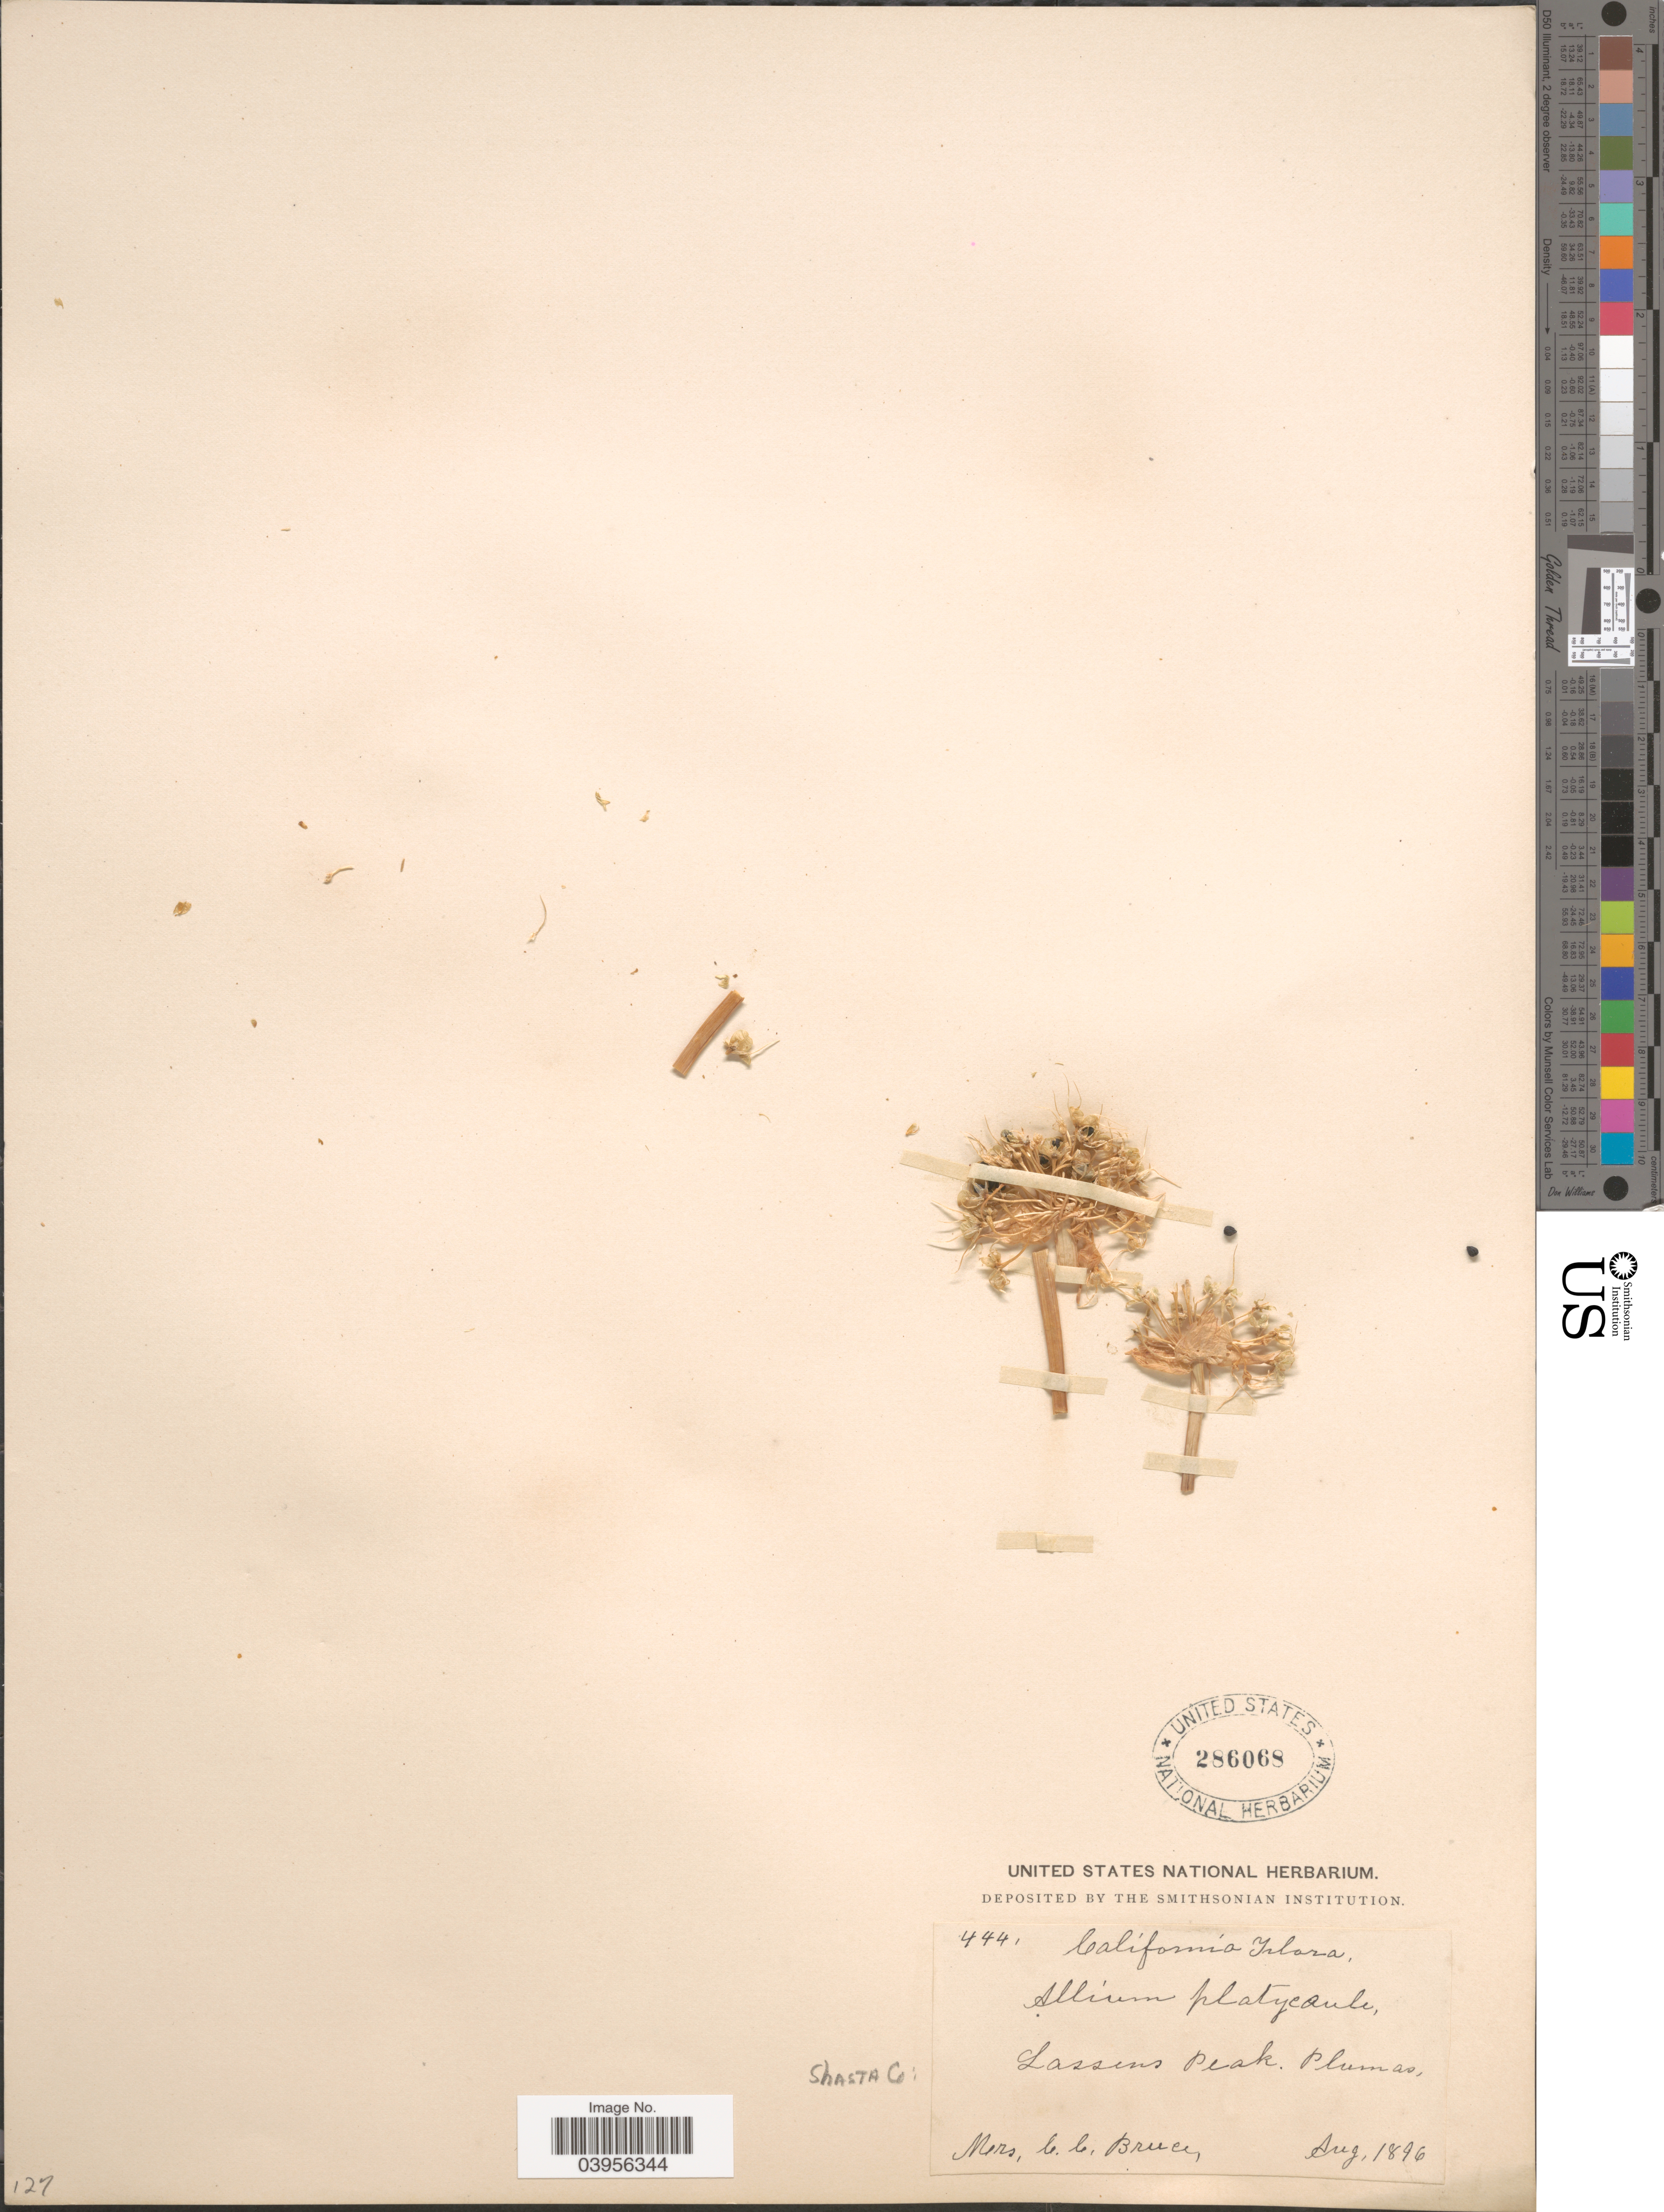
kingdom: Plantae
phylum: Tracheophyta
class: Liliopsida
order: Asparagales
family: Amaryllidaceae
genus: Allium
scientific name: Allium platycaule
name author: S. Watson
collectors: C. Bruce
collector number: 444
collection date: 1896-08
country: United States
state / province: California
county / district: Shasta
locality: Shasta Co: Lassens Peak. Plumas.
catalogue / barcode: US 286068